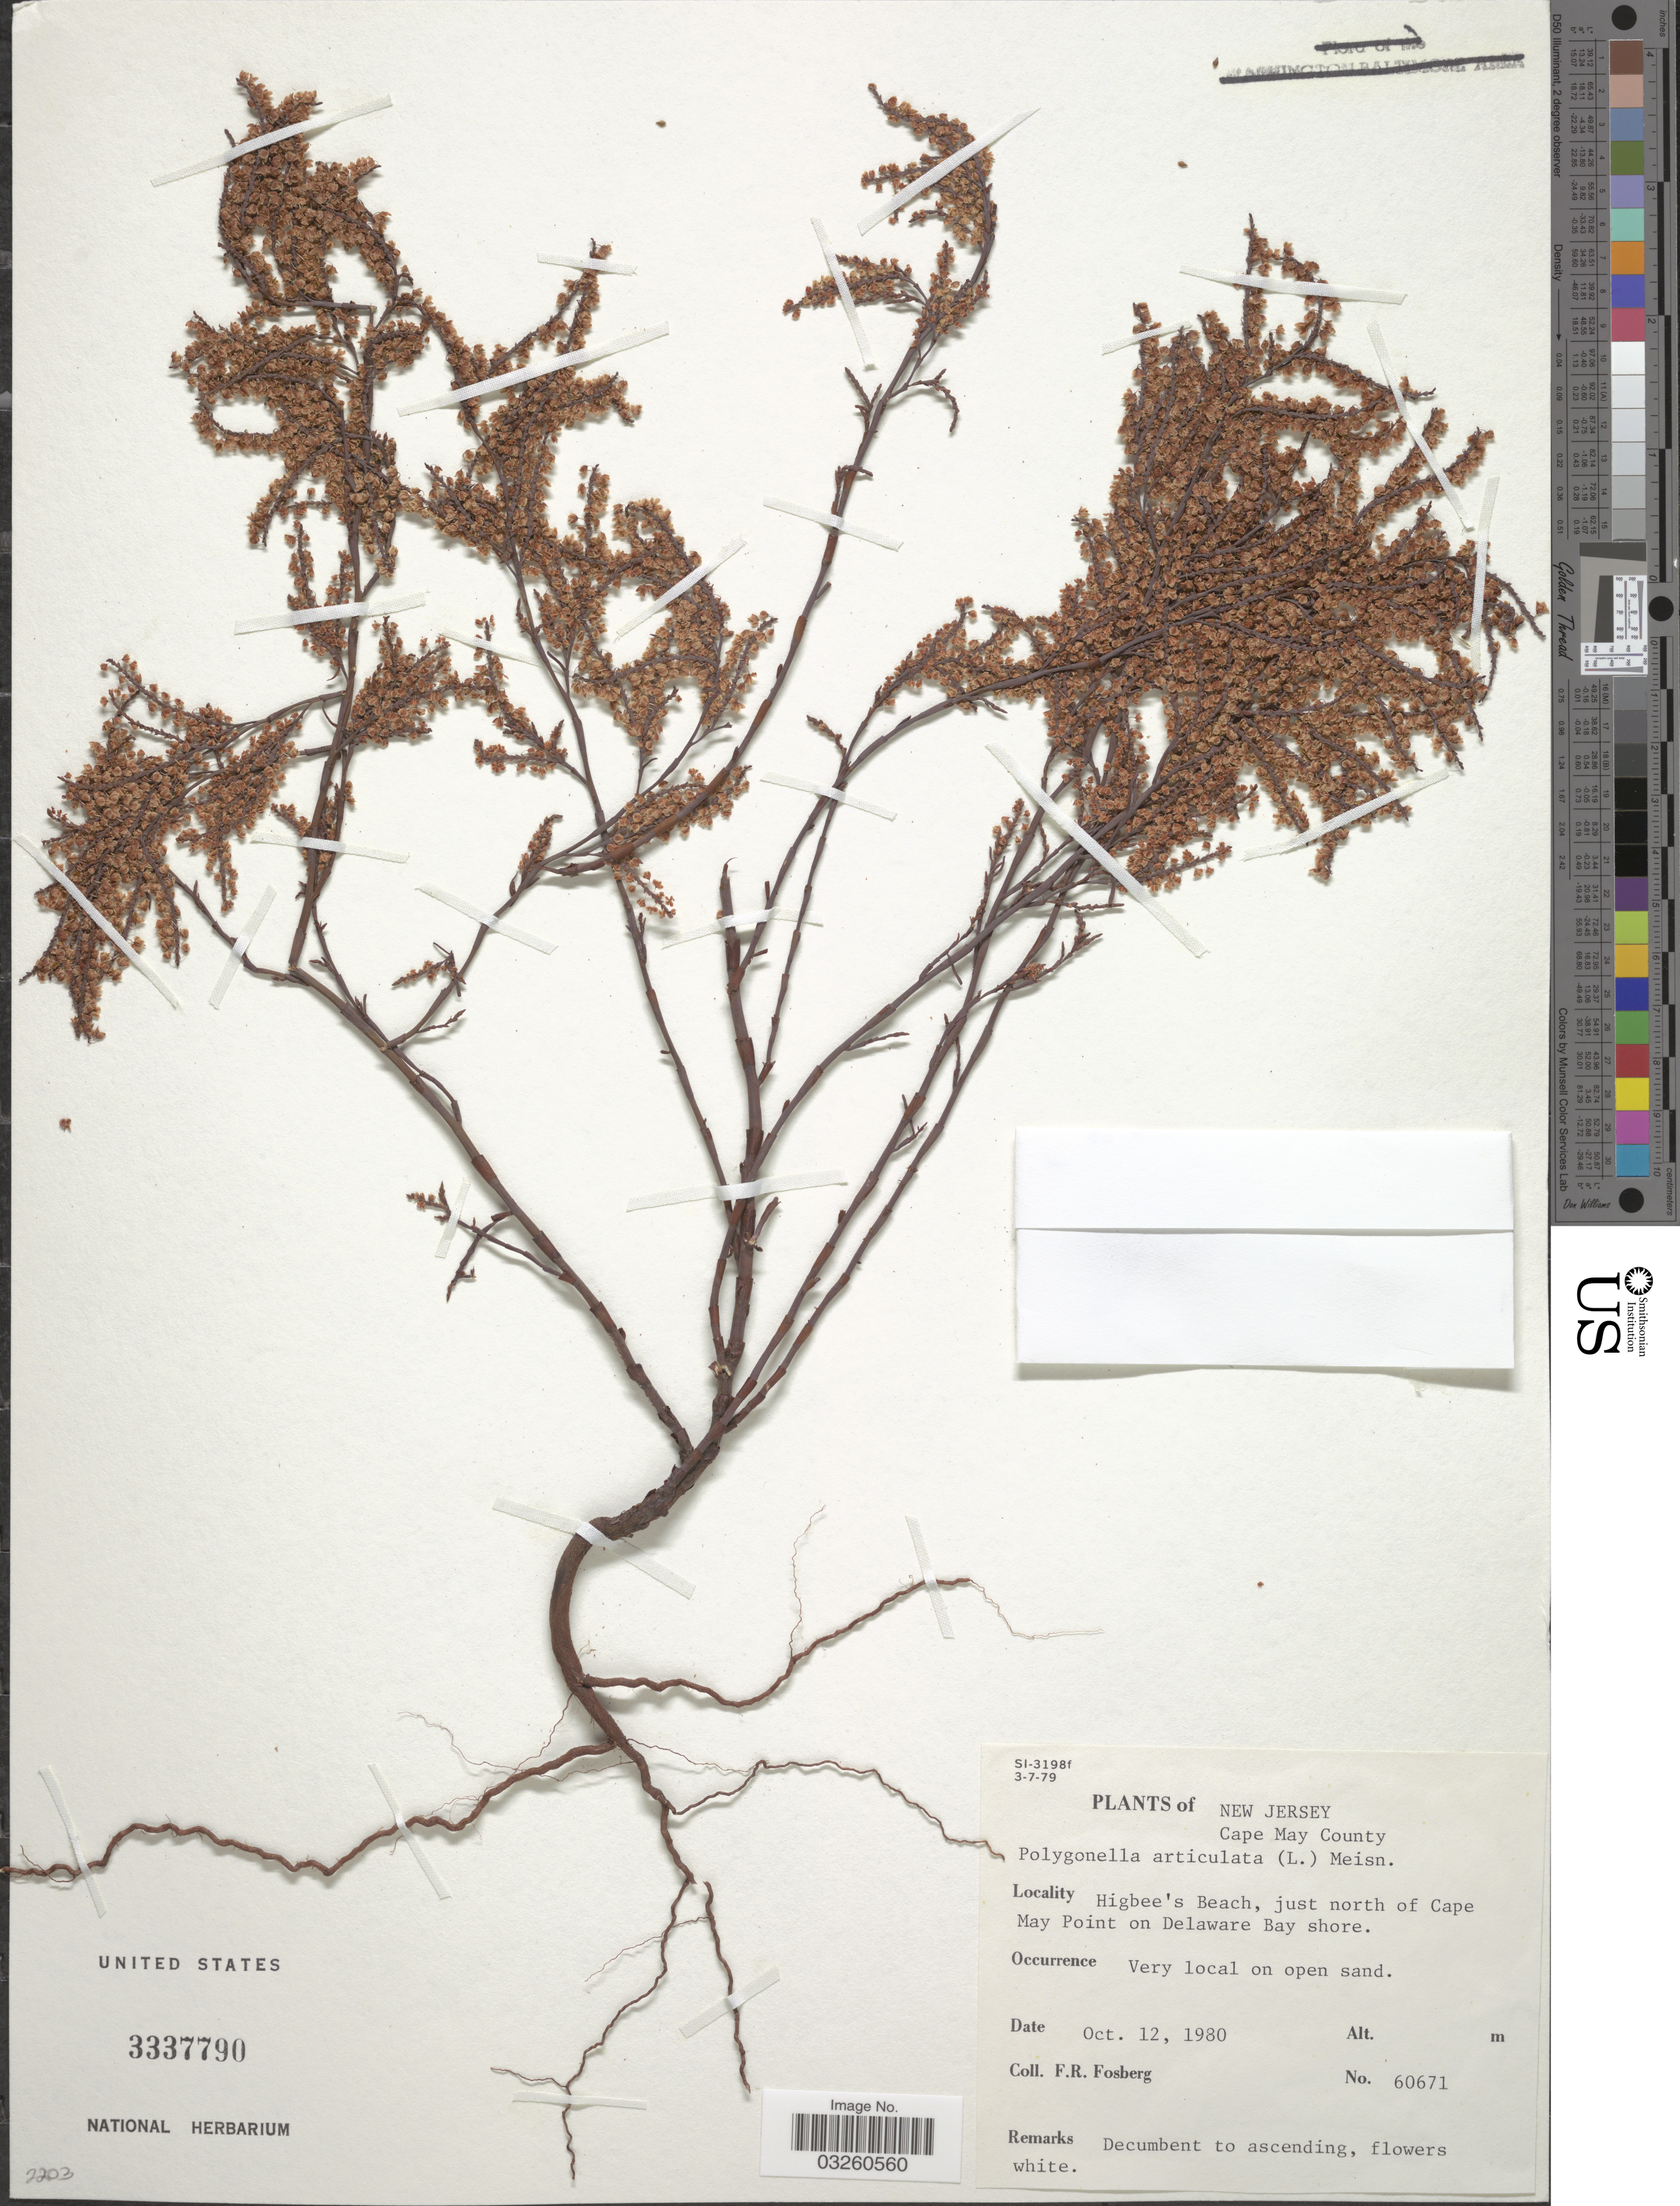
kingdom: Plantae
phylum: Tracheophyta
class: Magnoliopsida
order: Caryophyllales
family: Polygonaceae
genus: Polygonella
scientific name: Polygonella articulata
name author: (L.) Meisn.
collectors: F. R. Fosberg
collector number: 60671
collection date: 1980-10-12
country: United States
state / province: New Jersey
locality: Cape May County. Higbee's Beach, just north of Cape May Point on Delaware Bay shore.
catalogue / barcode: US 3337790